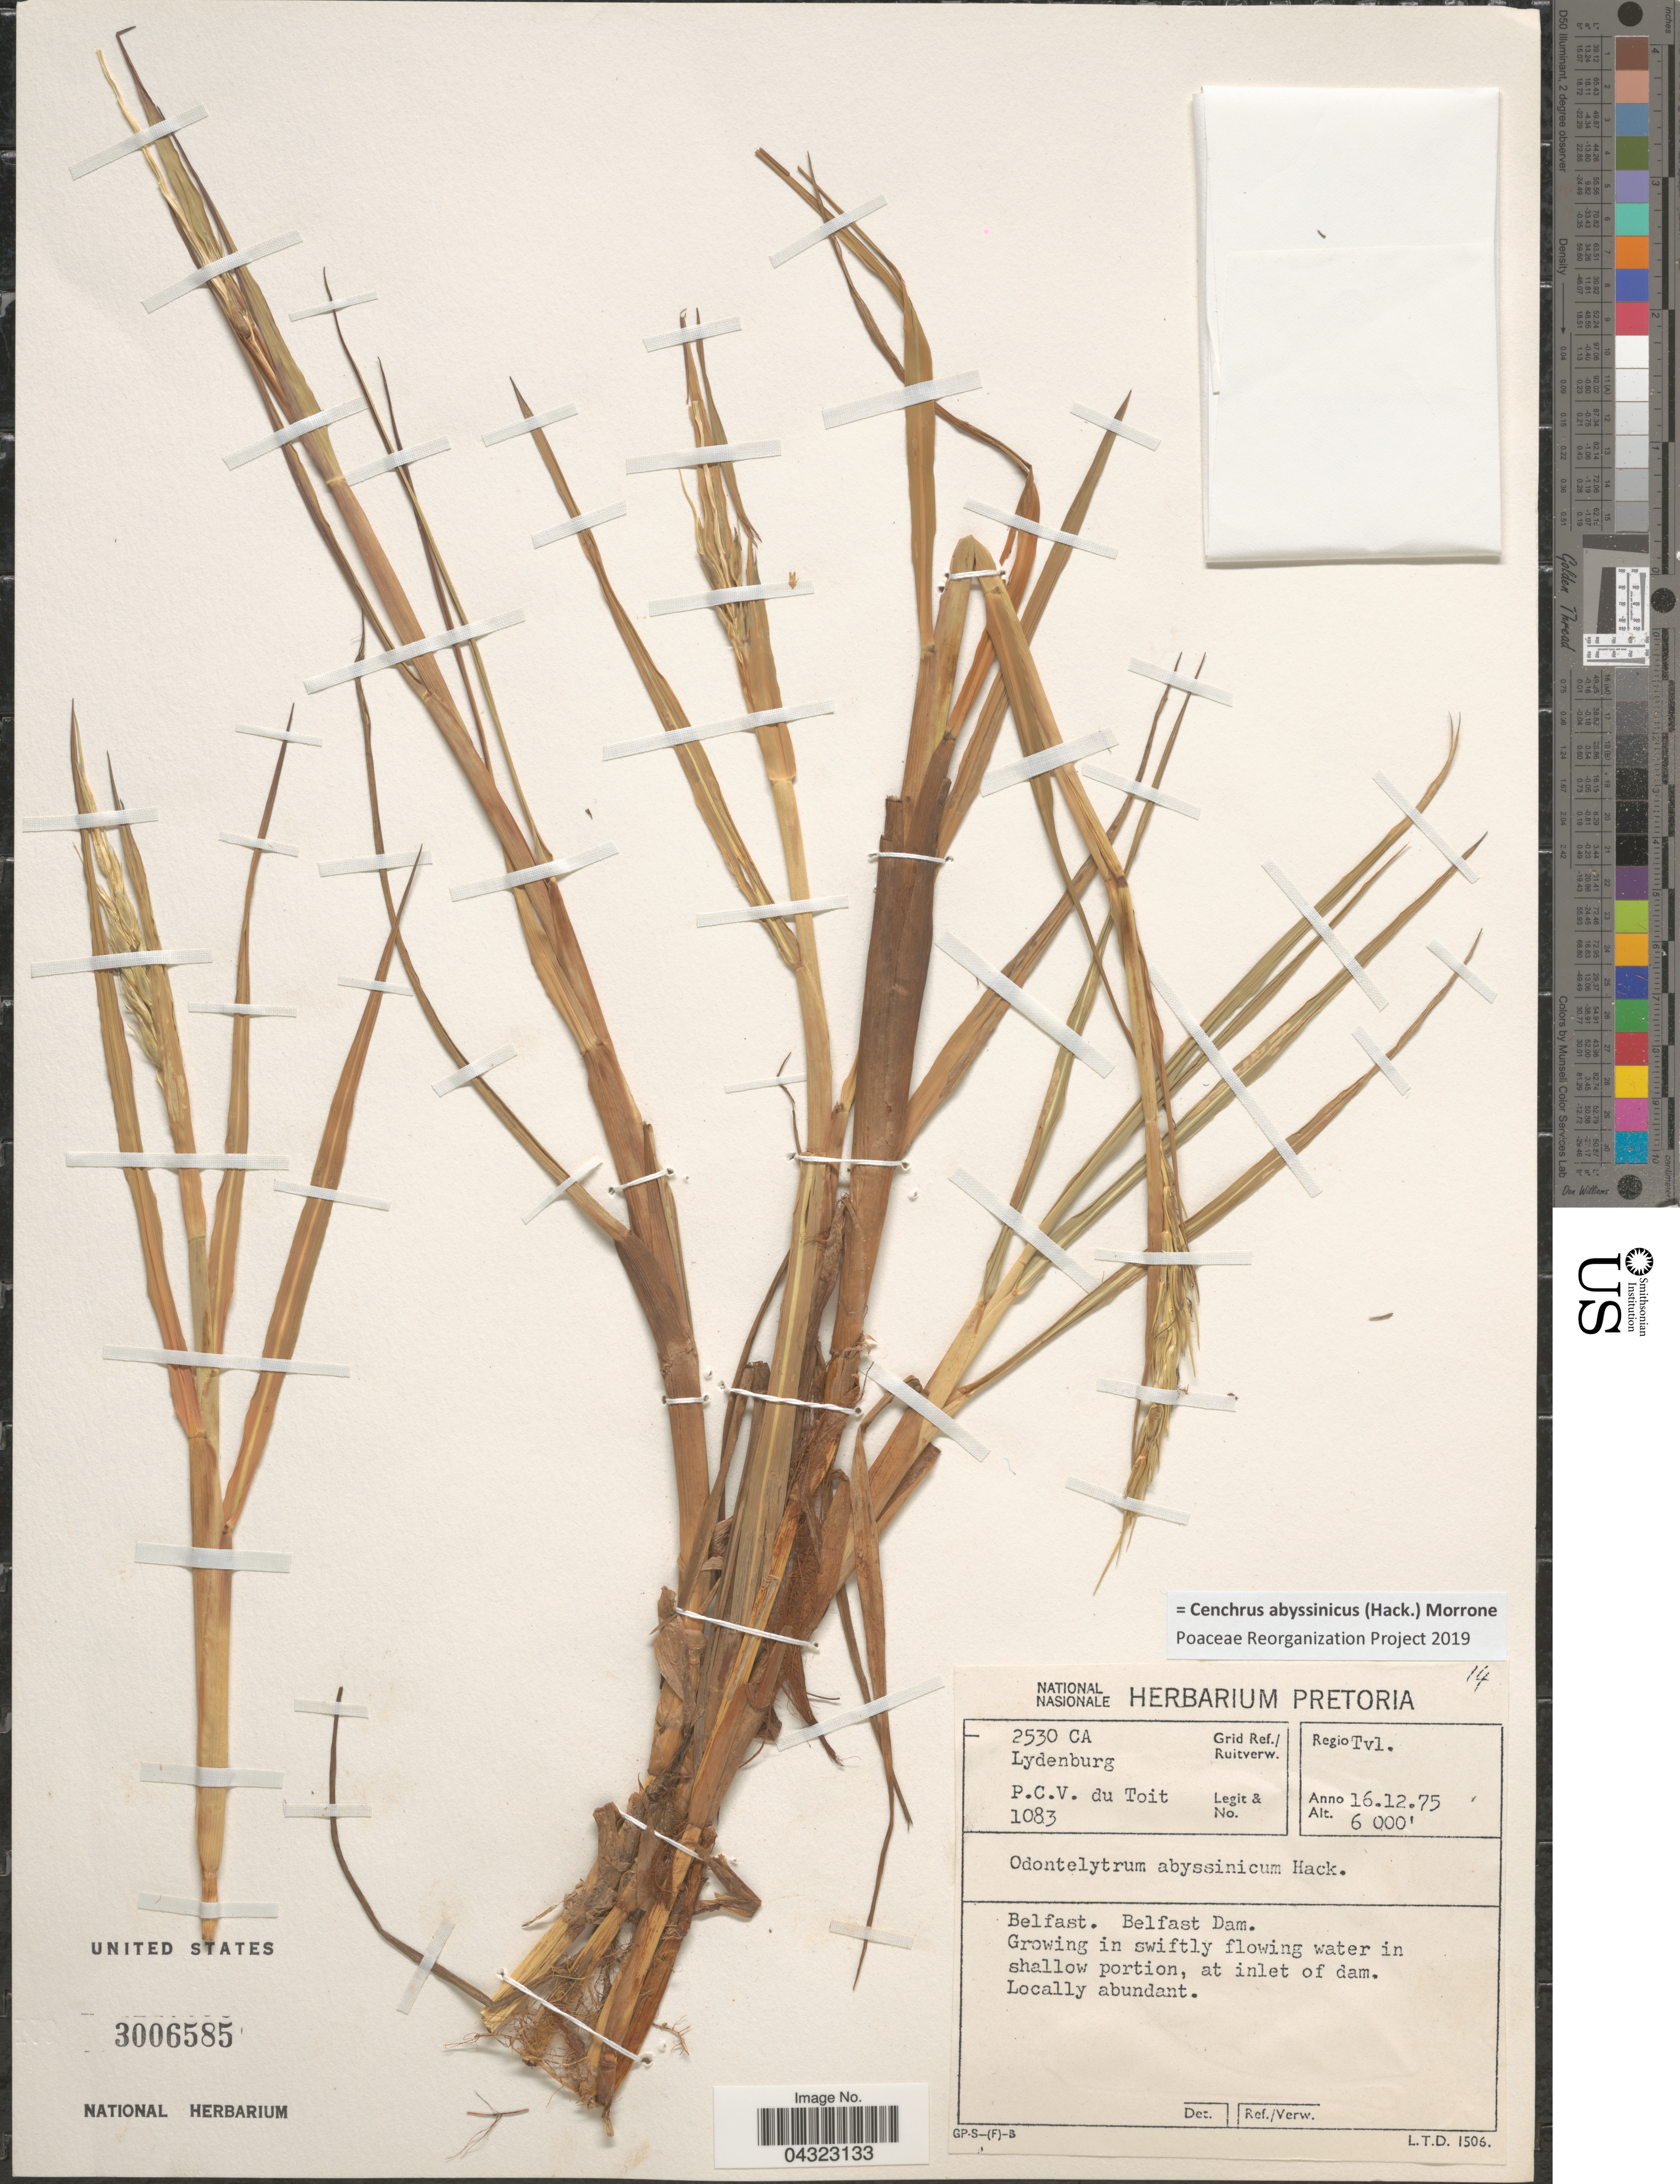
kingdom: Plantae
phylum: Tracheophyta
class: Liliopsida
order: Poales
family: Poaceae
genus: Cenchrus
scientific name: Cenchrus abyssinicus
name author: (Hack.) Morrone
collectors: P. Du Toit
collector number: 1083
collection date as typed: Transcribed d/m/y: 16/12/75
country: South Africa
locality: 2530 Ca Lydenburg Grid Ref./ Ruitverw. Regio Tvl. Belfast. Belfast Dam.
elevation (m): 1829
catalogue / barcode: US 3006585